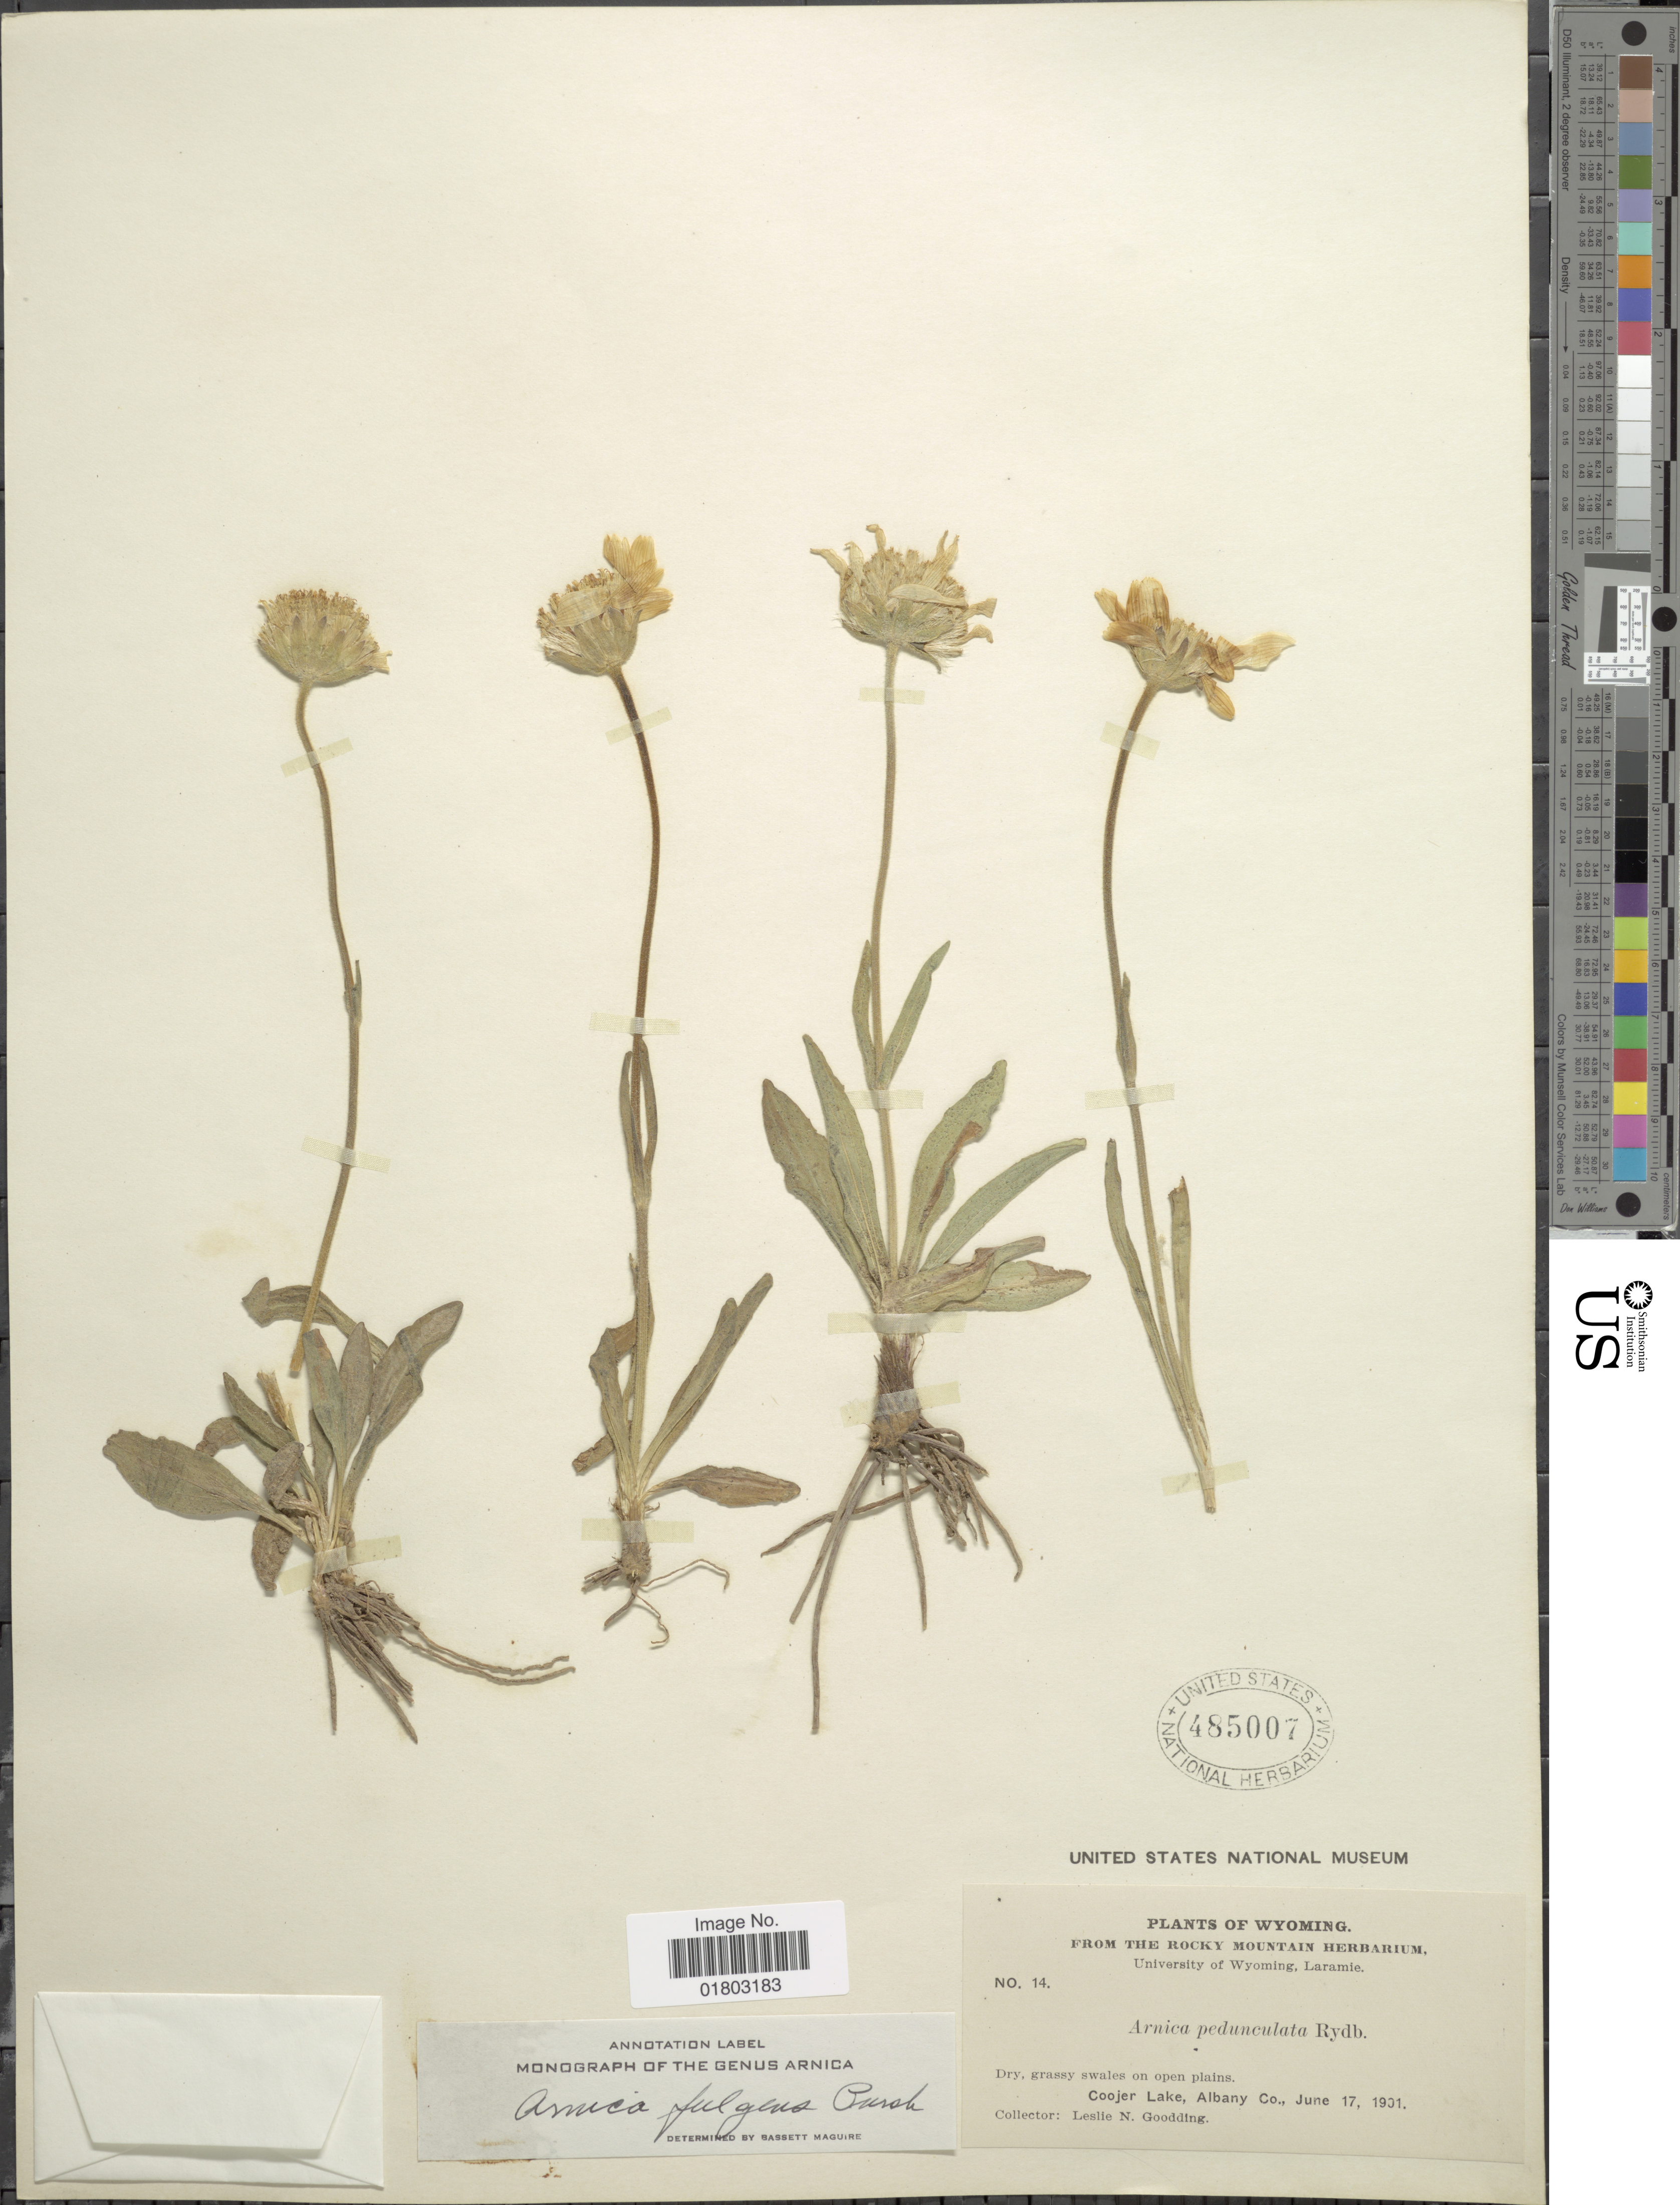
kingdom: Plantae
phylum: Tracheophyta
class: Magnoliopsida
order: Asterales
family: Asteraceae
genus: Arnica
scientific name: Arnica fulgens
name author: Pursh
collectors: L. N. Goodding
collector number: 14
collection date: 1901-06-17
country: United States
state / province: Wyoming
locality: Dry, grassy swales on open plains, Coojer Lake, Albany Co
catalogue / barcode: US 485007